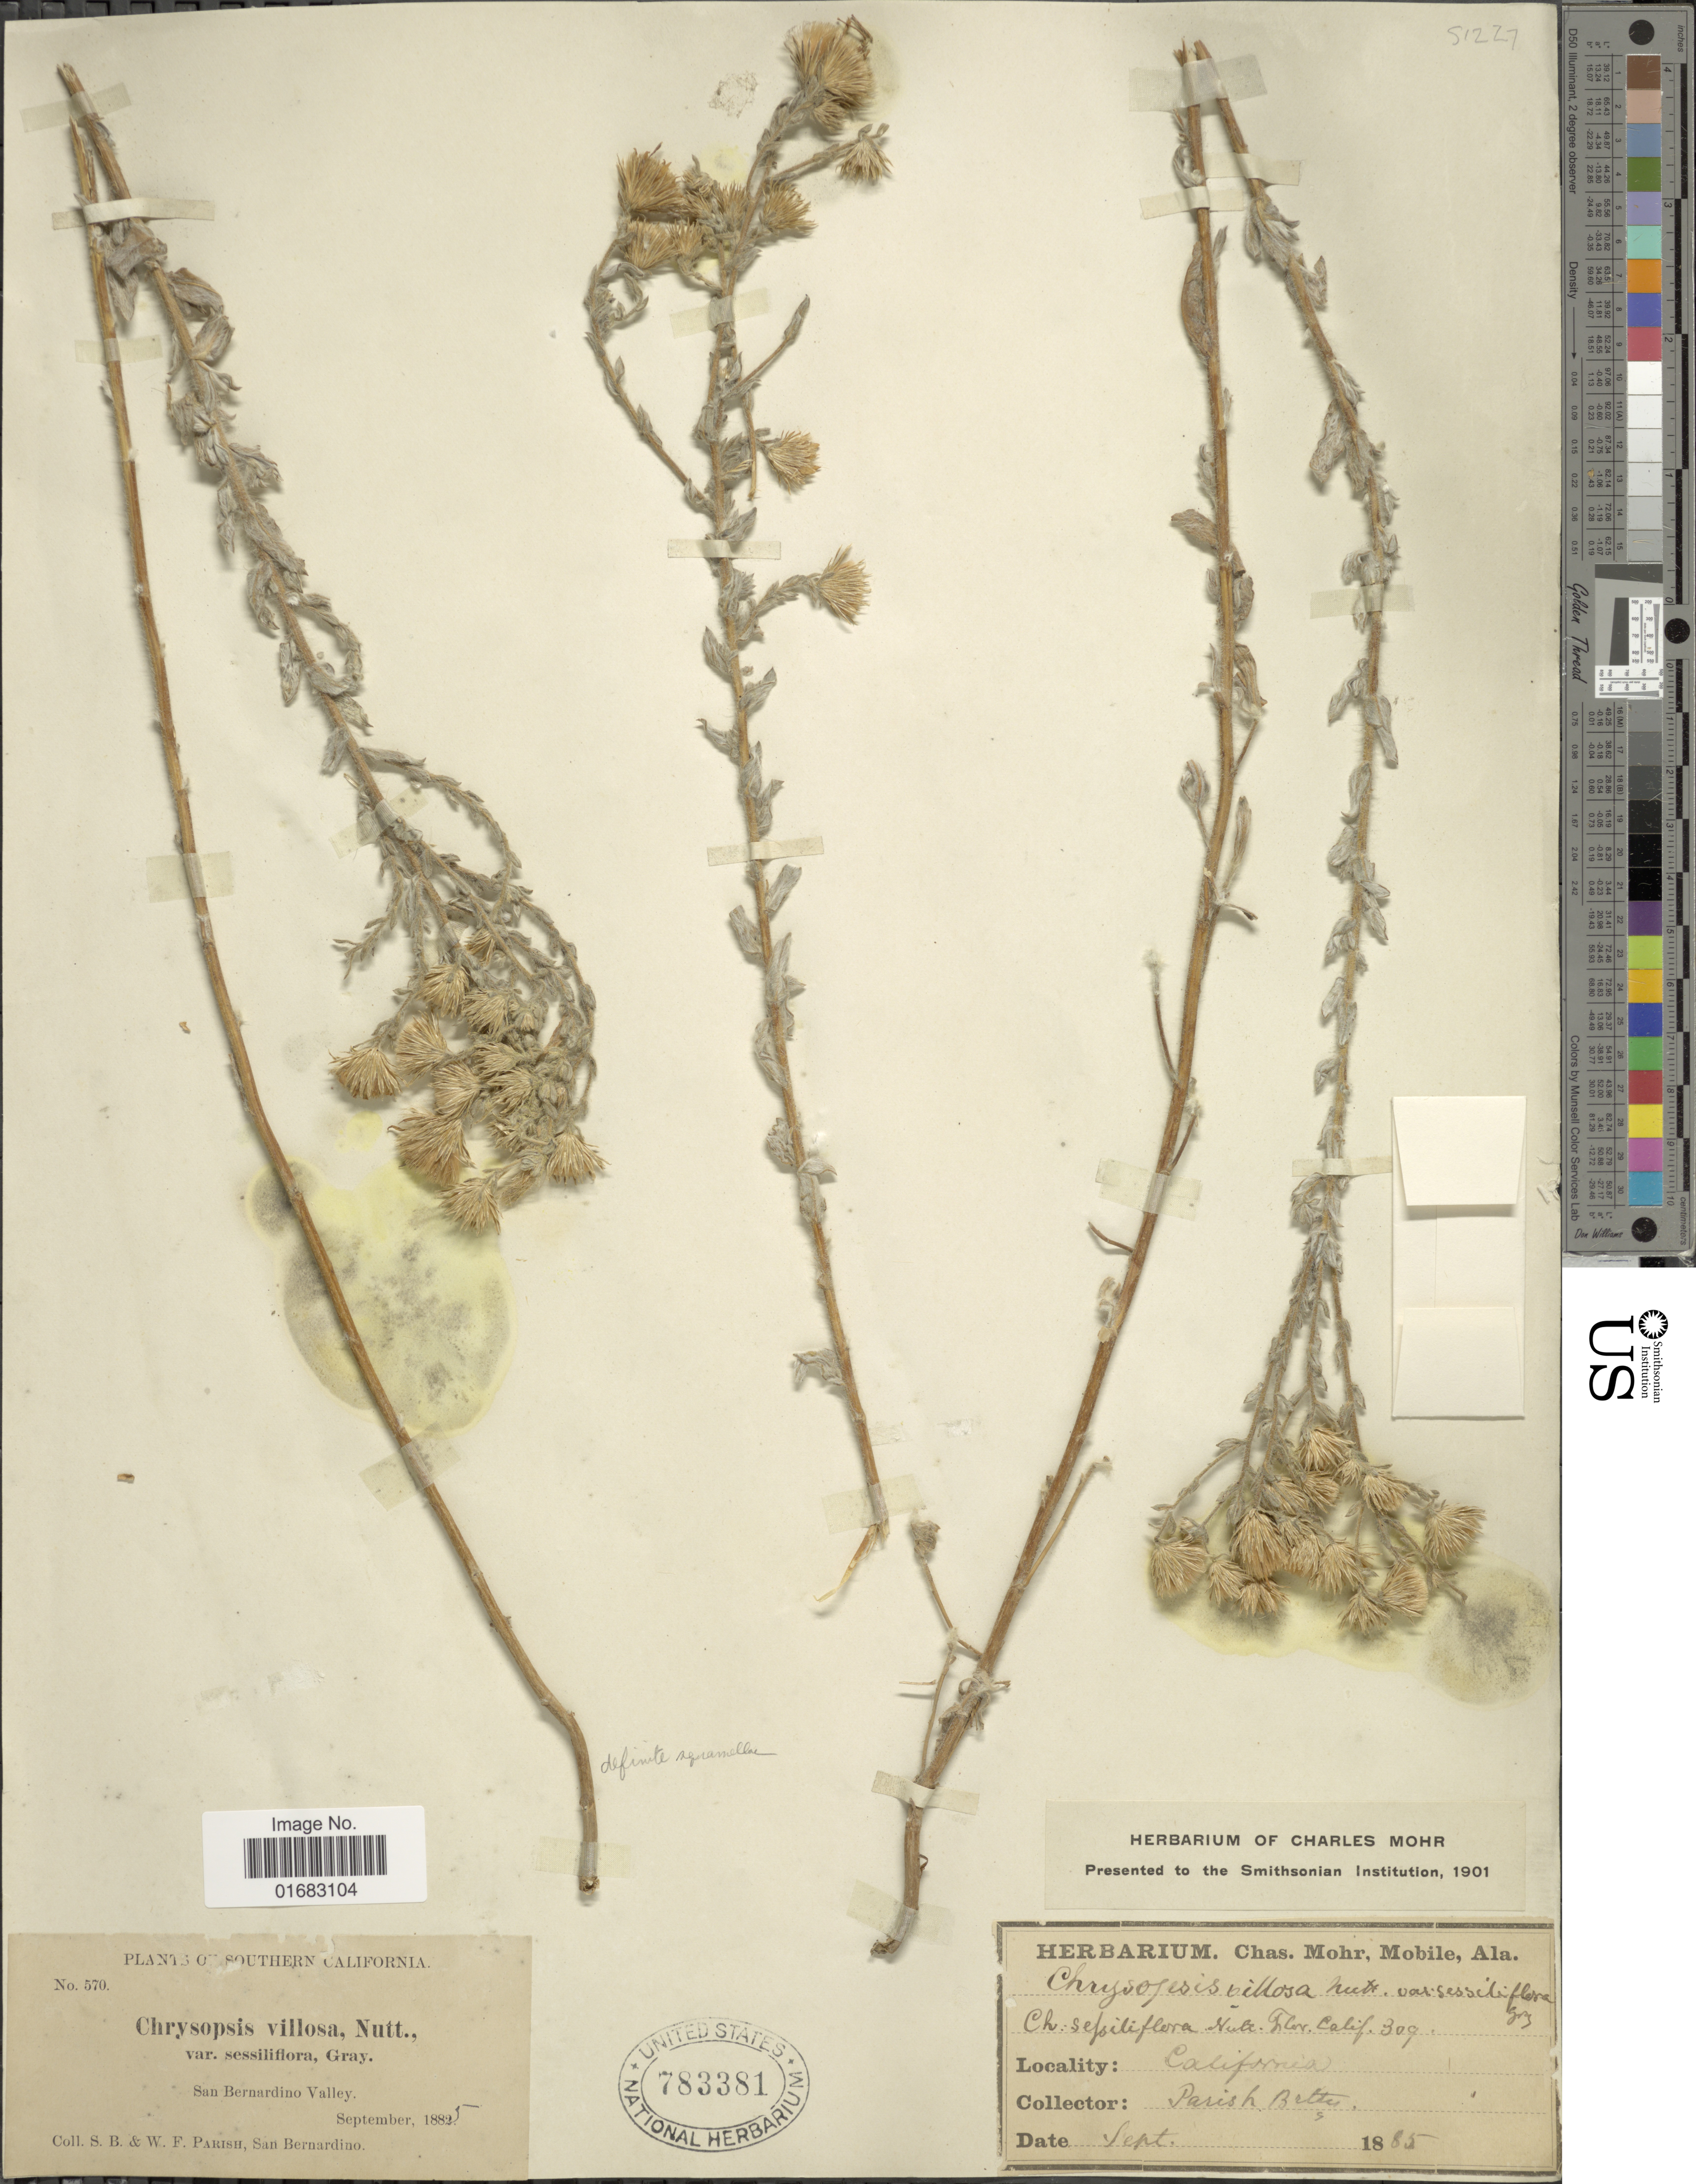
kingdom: Plantae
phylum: Tracheophyta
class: Magnoliopsida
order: Asterales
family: Asteraceae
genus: Heterotheca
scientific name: Heterotheca villosa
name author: (Pursh) Shinners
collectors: S. B. Parish & W. F. Parish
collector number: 570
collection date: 1885-09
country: United States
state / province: California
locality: Southern California. Dan Bernardino Valley.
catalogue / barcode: US 783381